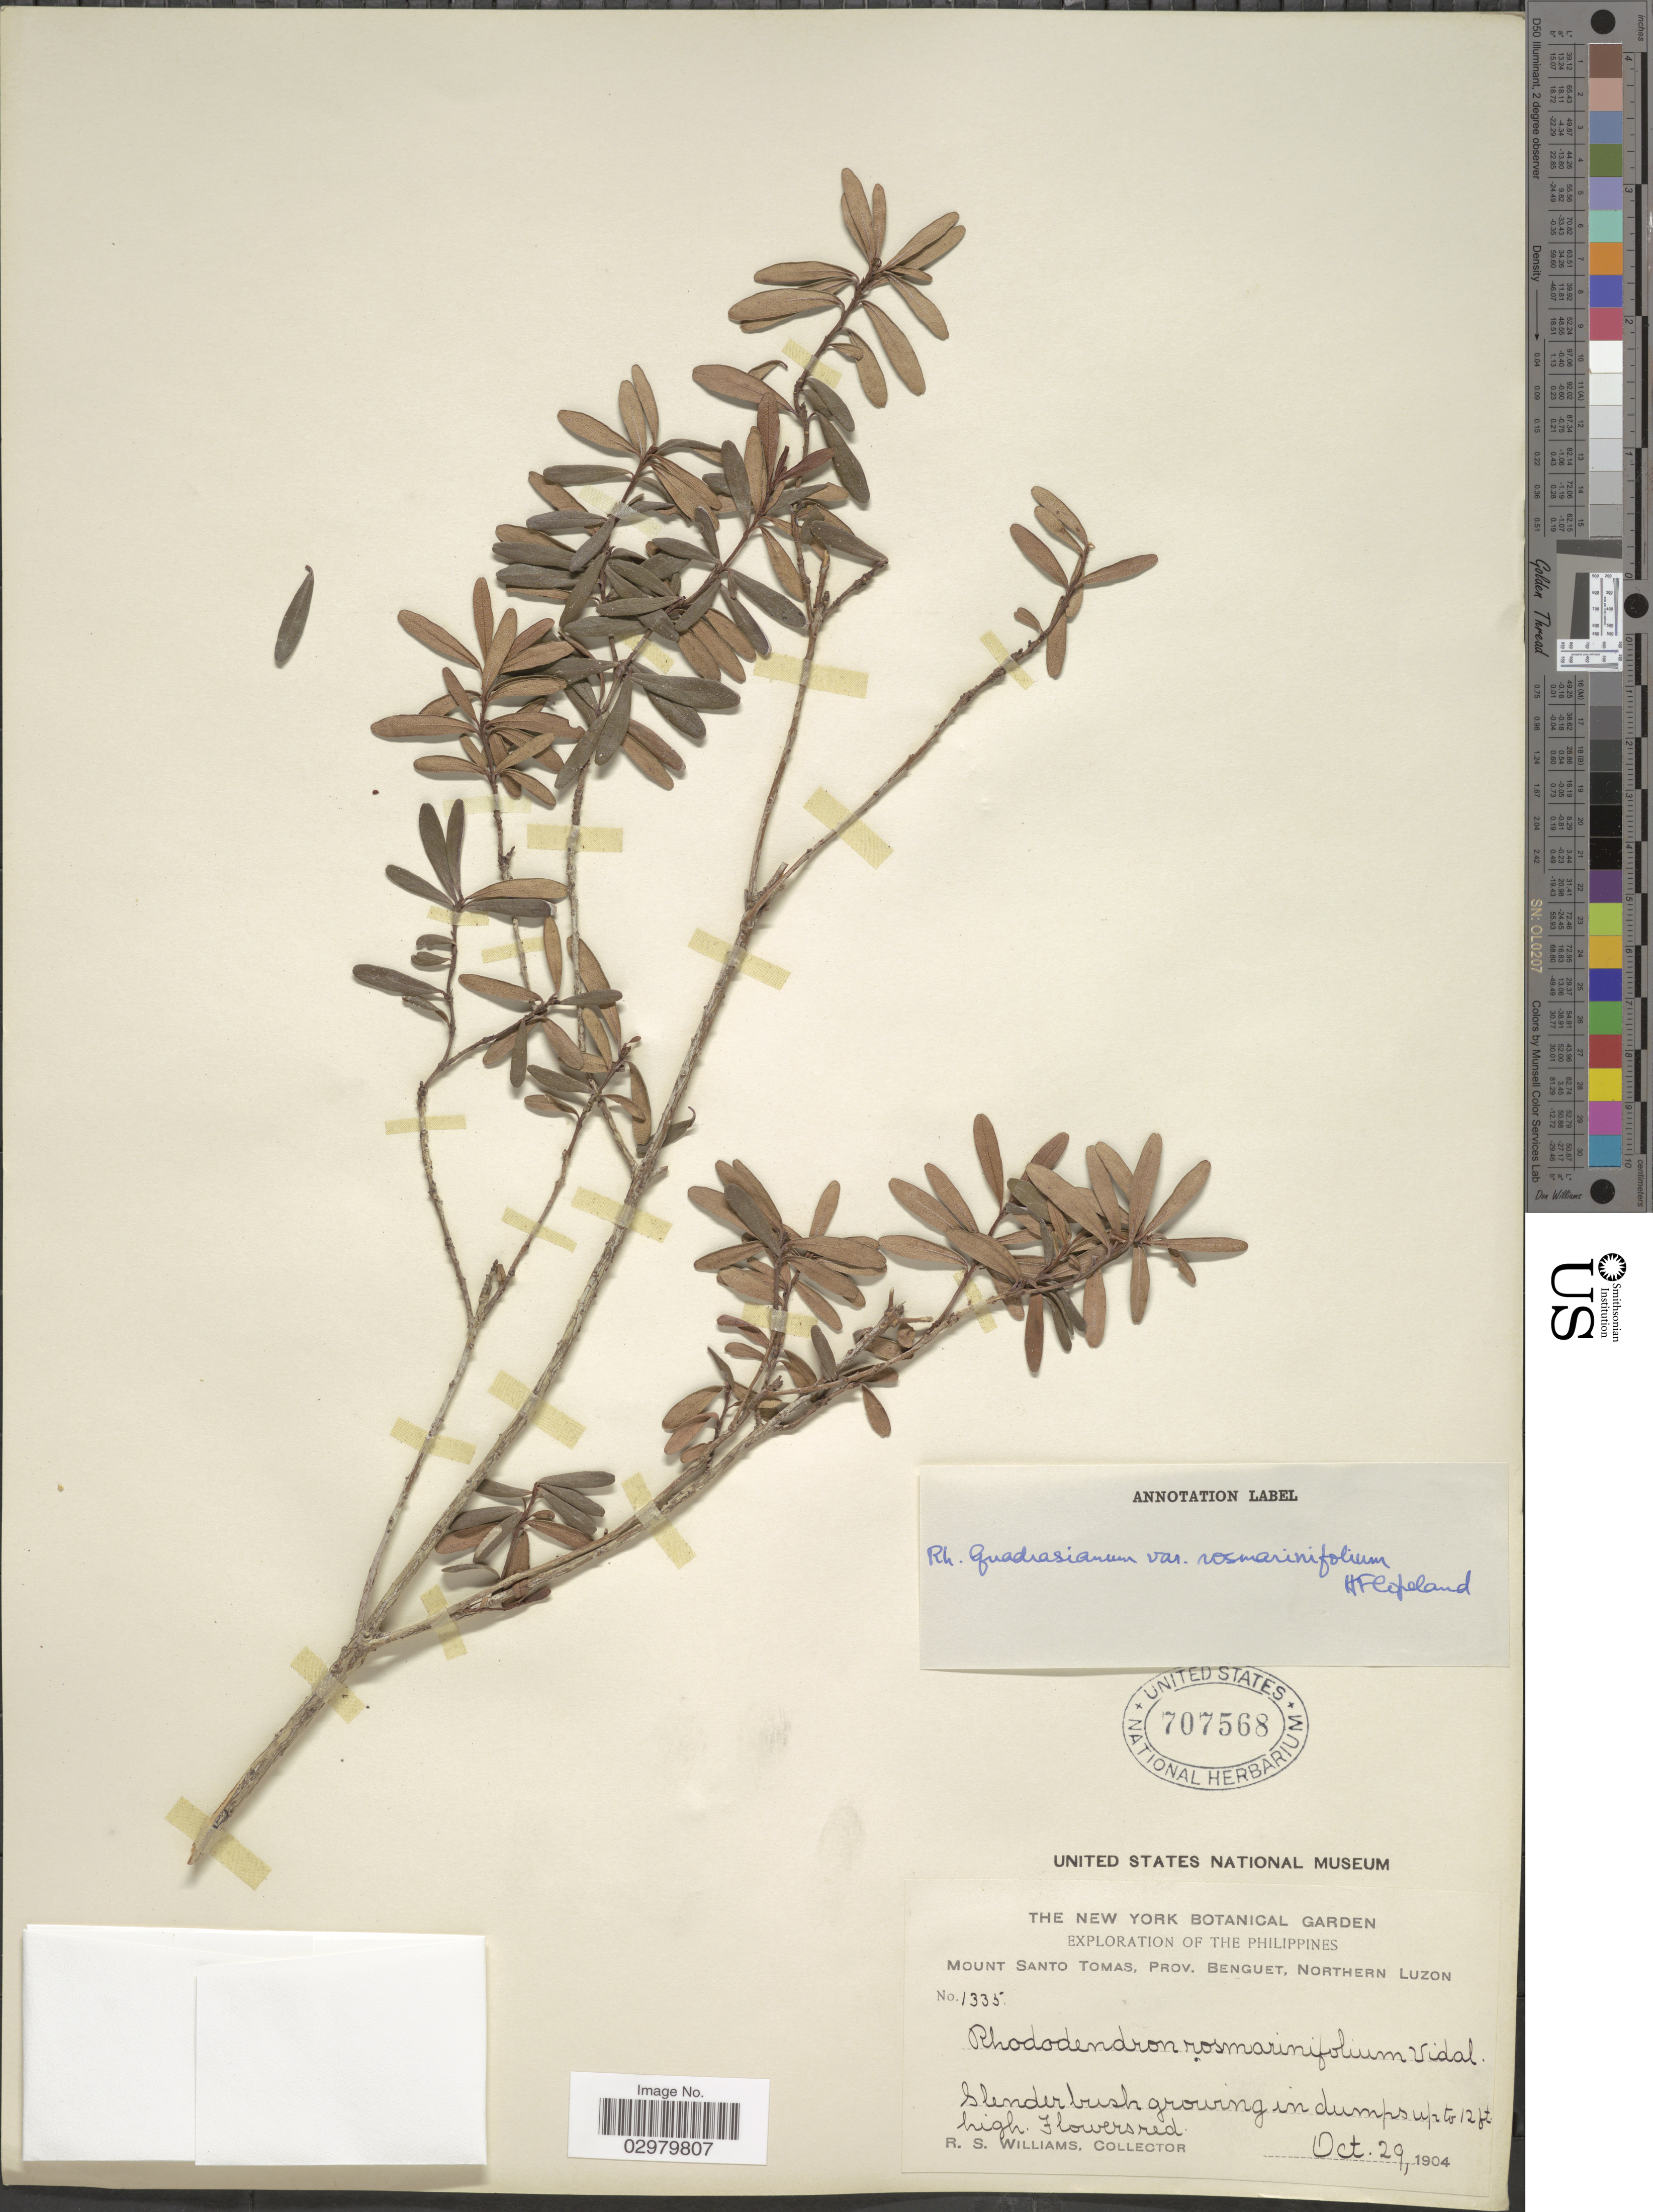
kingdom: Plantae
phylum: Tracheophyta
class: Magnoliopsida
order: Ericales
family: Ericaceae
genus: Rhododendron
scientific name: Rhododendron quadrasianum var. rosmarinifolium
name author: (S. Vidal) H.F. Copel.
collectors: R. S. Williams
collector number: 1335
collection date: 1904-10-29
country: Philippines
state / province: Cordillera (Administrative Region)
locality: Mount Santo Tomas, Prov. Benguet, Northern Luzon.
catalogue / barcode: US 707568